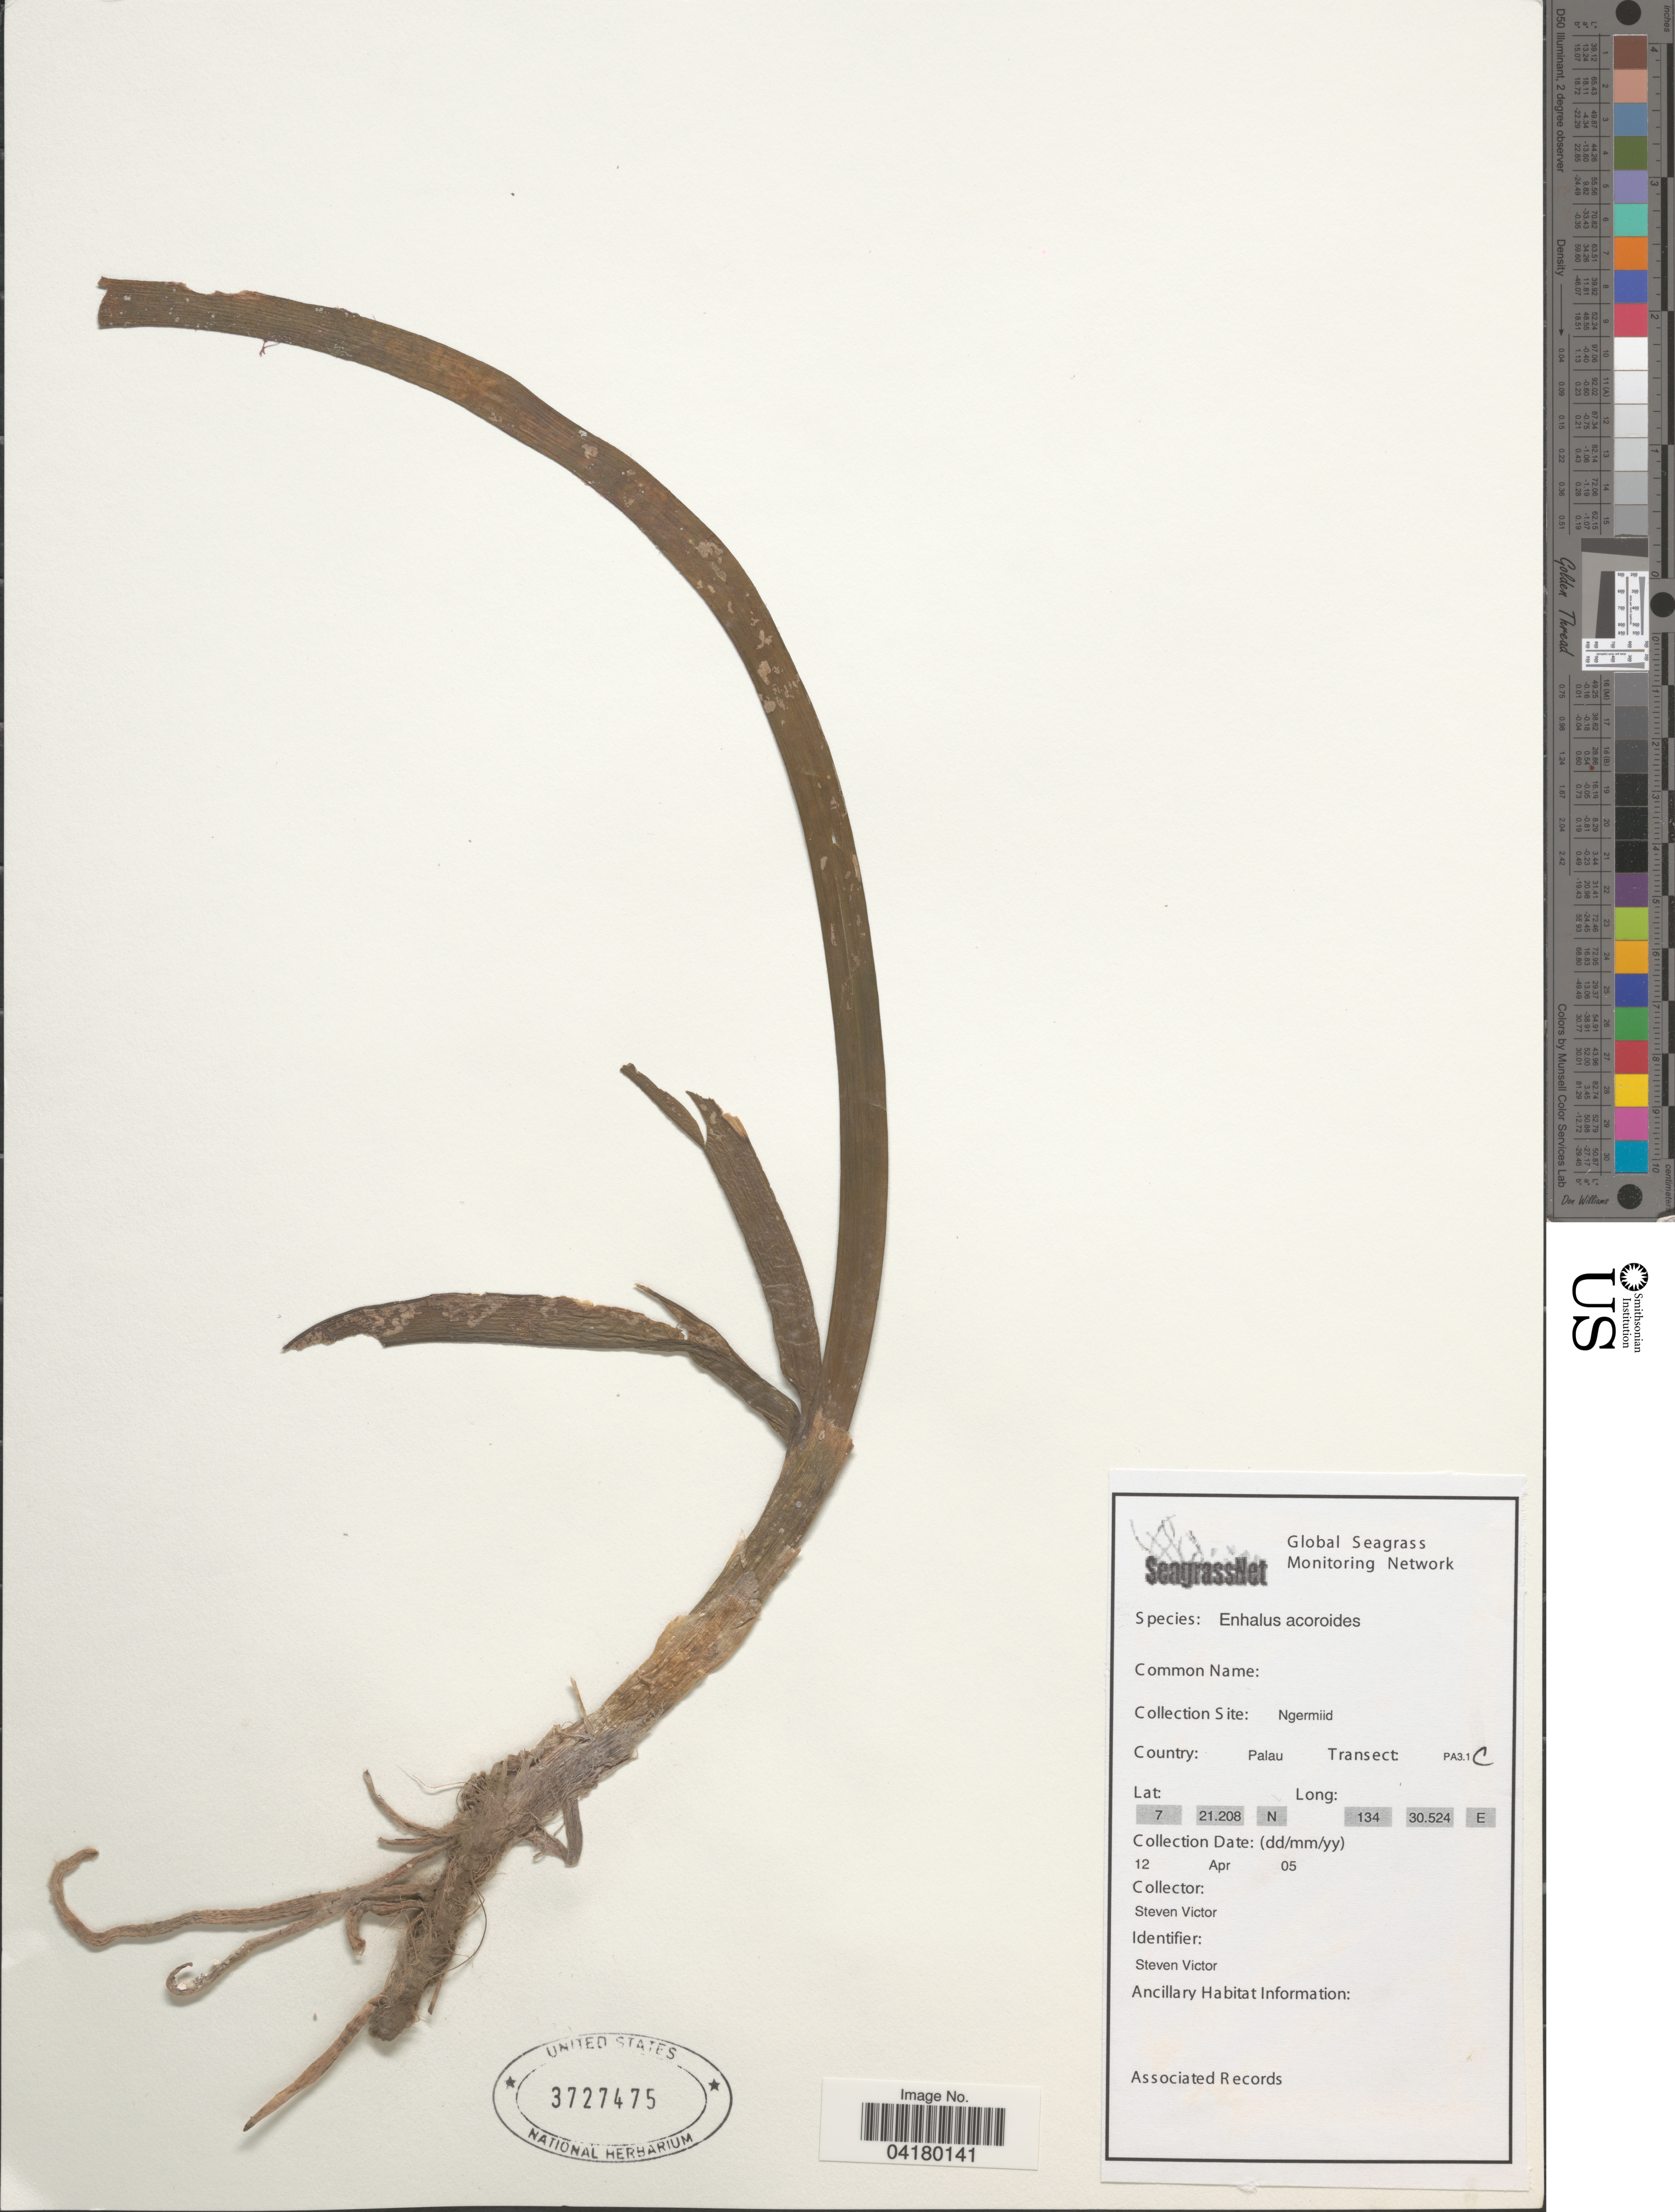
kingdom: Plantae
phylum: Tracheophyta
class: Liliopsida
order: Alismatales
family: Hydrocharitaceae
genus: Enhalus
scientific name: Enhalus acoroides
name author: (L. f.) Royle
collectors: S. Victor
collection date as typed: Transcribed d/m/y: 12/4/5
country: Palau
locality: Collection Site: Ngermiid. Country: Palau. Transect: PA3.1C.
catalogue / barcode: US 3727475